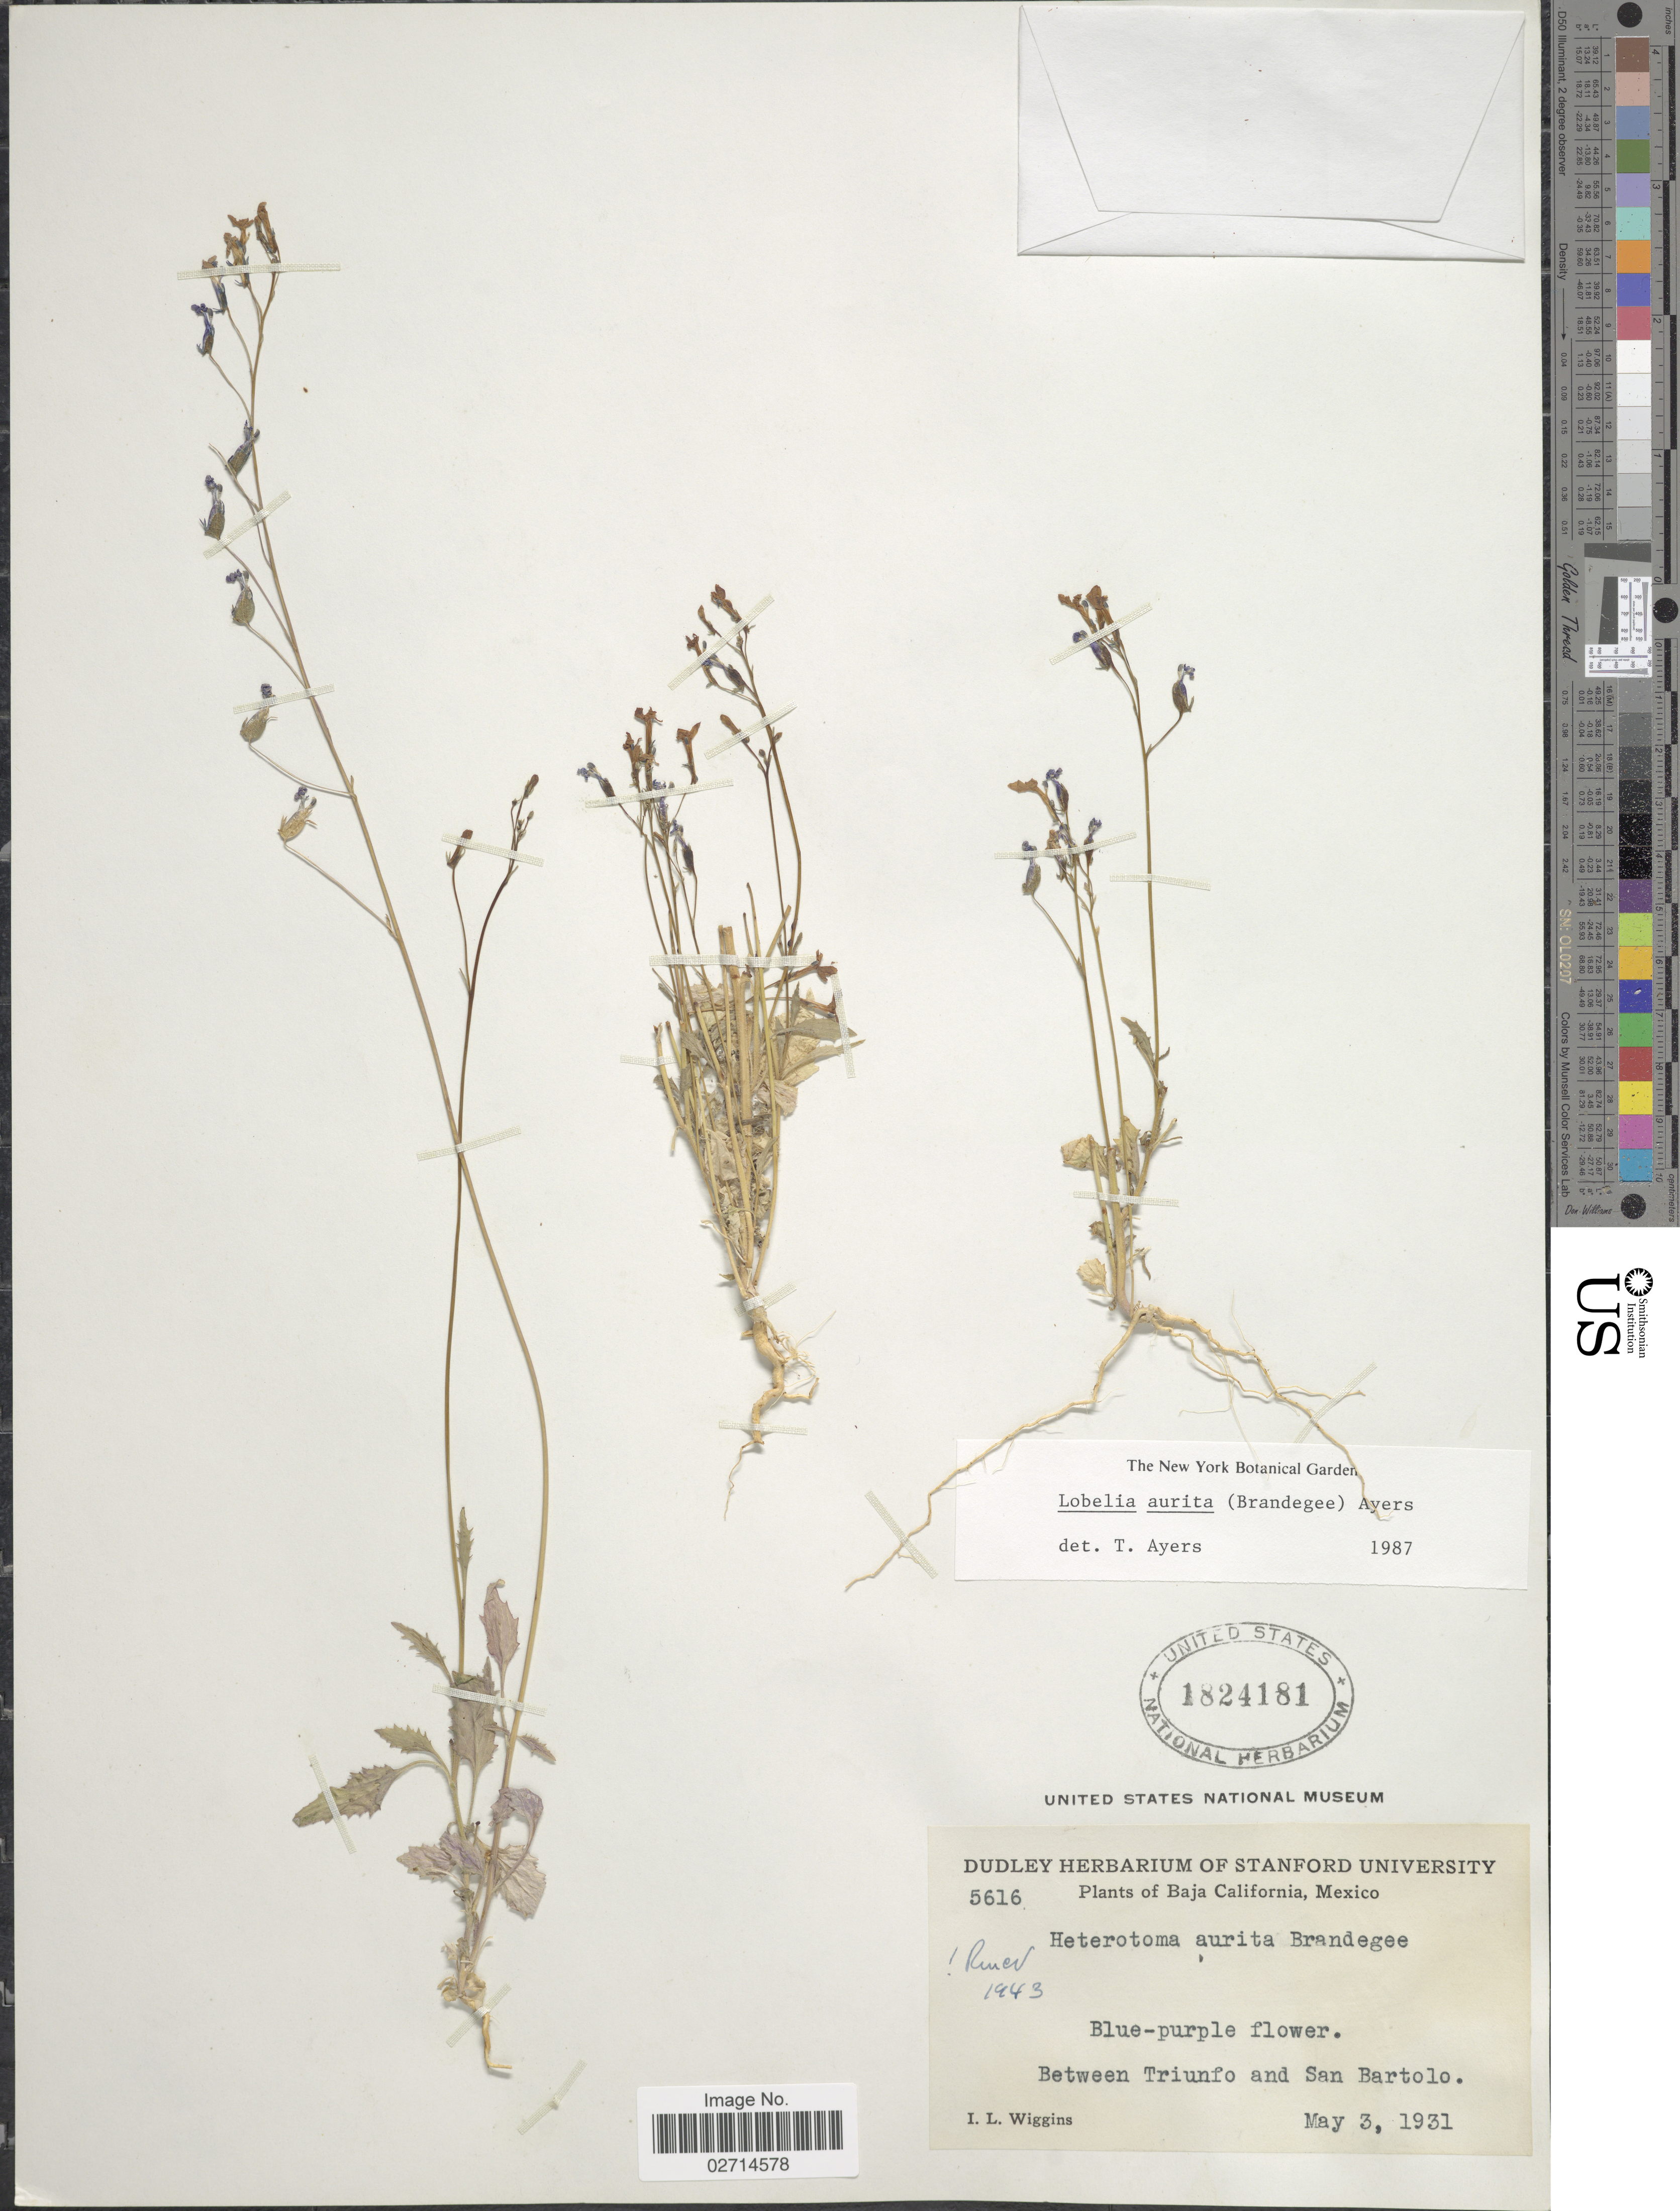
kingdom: Plantae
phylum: Tracheophyta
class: Magnoliopsida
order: Asterales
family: Campanulaceae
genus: Lobelia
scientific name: Lobelia aurita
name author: (Brandegee) T.J. Ayers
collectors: I. L. Wiggins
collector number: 5616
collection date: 1931-05-03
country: Mexico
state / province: Baja California Sur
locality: Between Triunfo and San Bartolo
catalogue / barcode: US 1824181